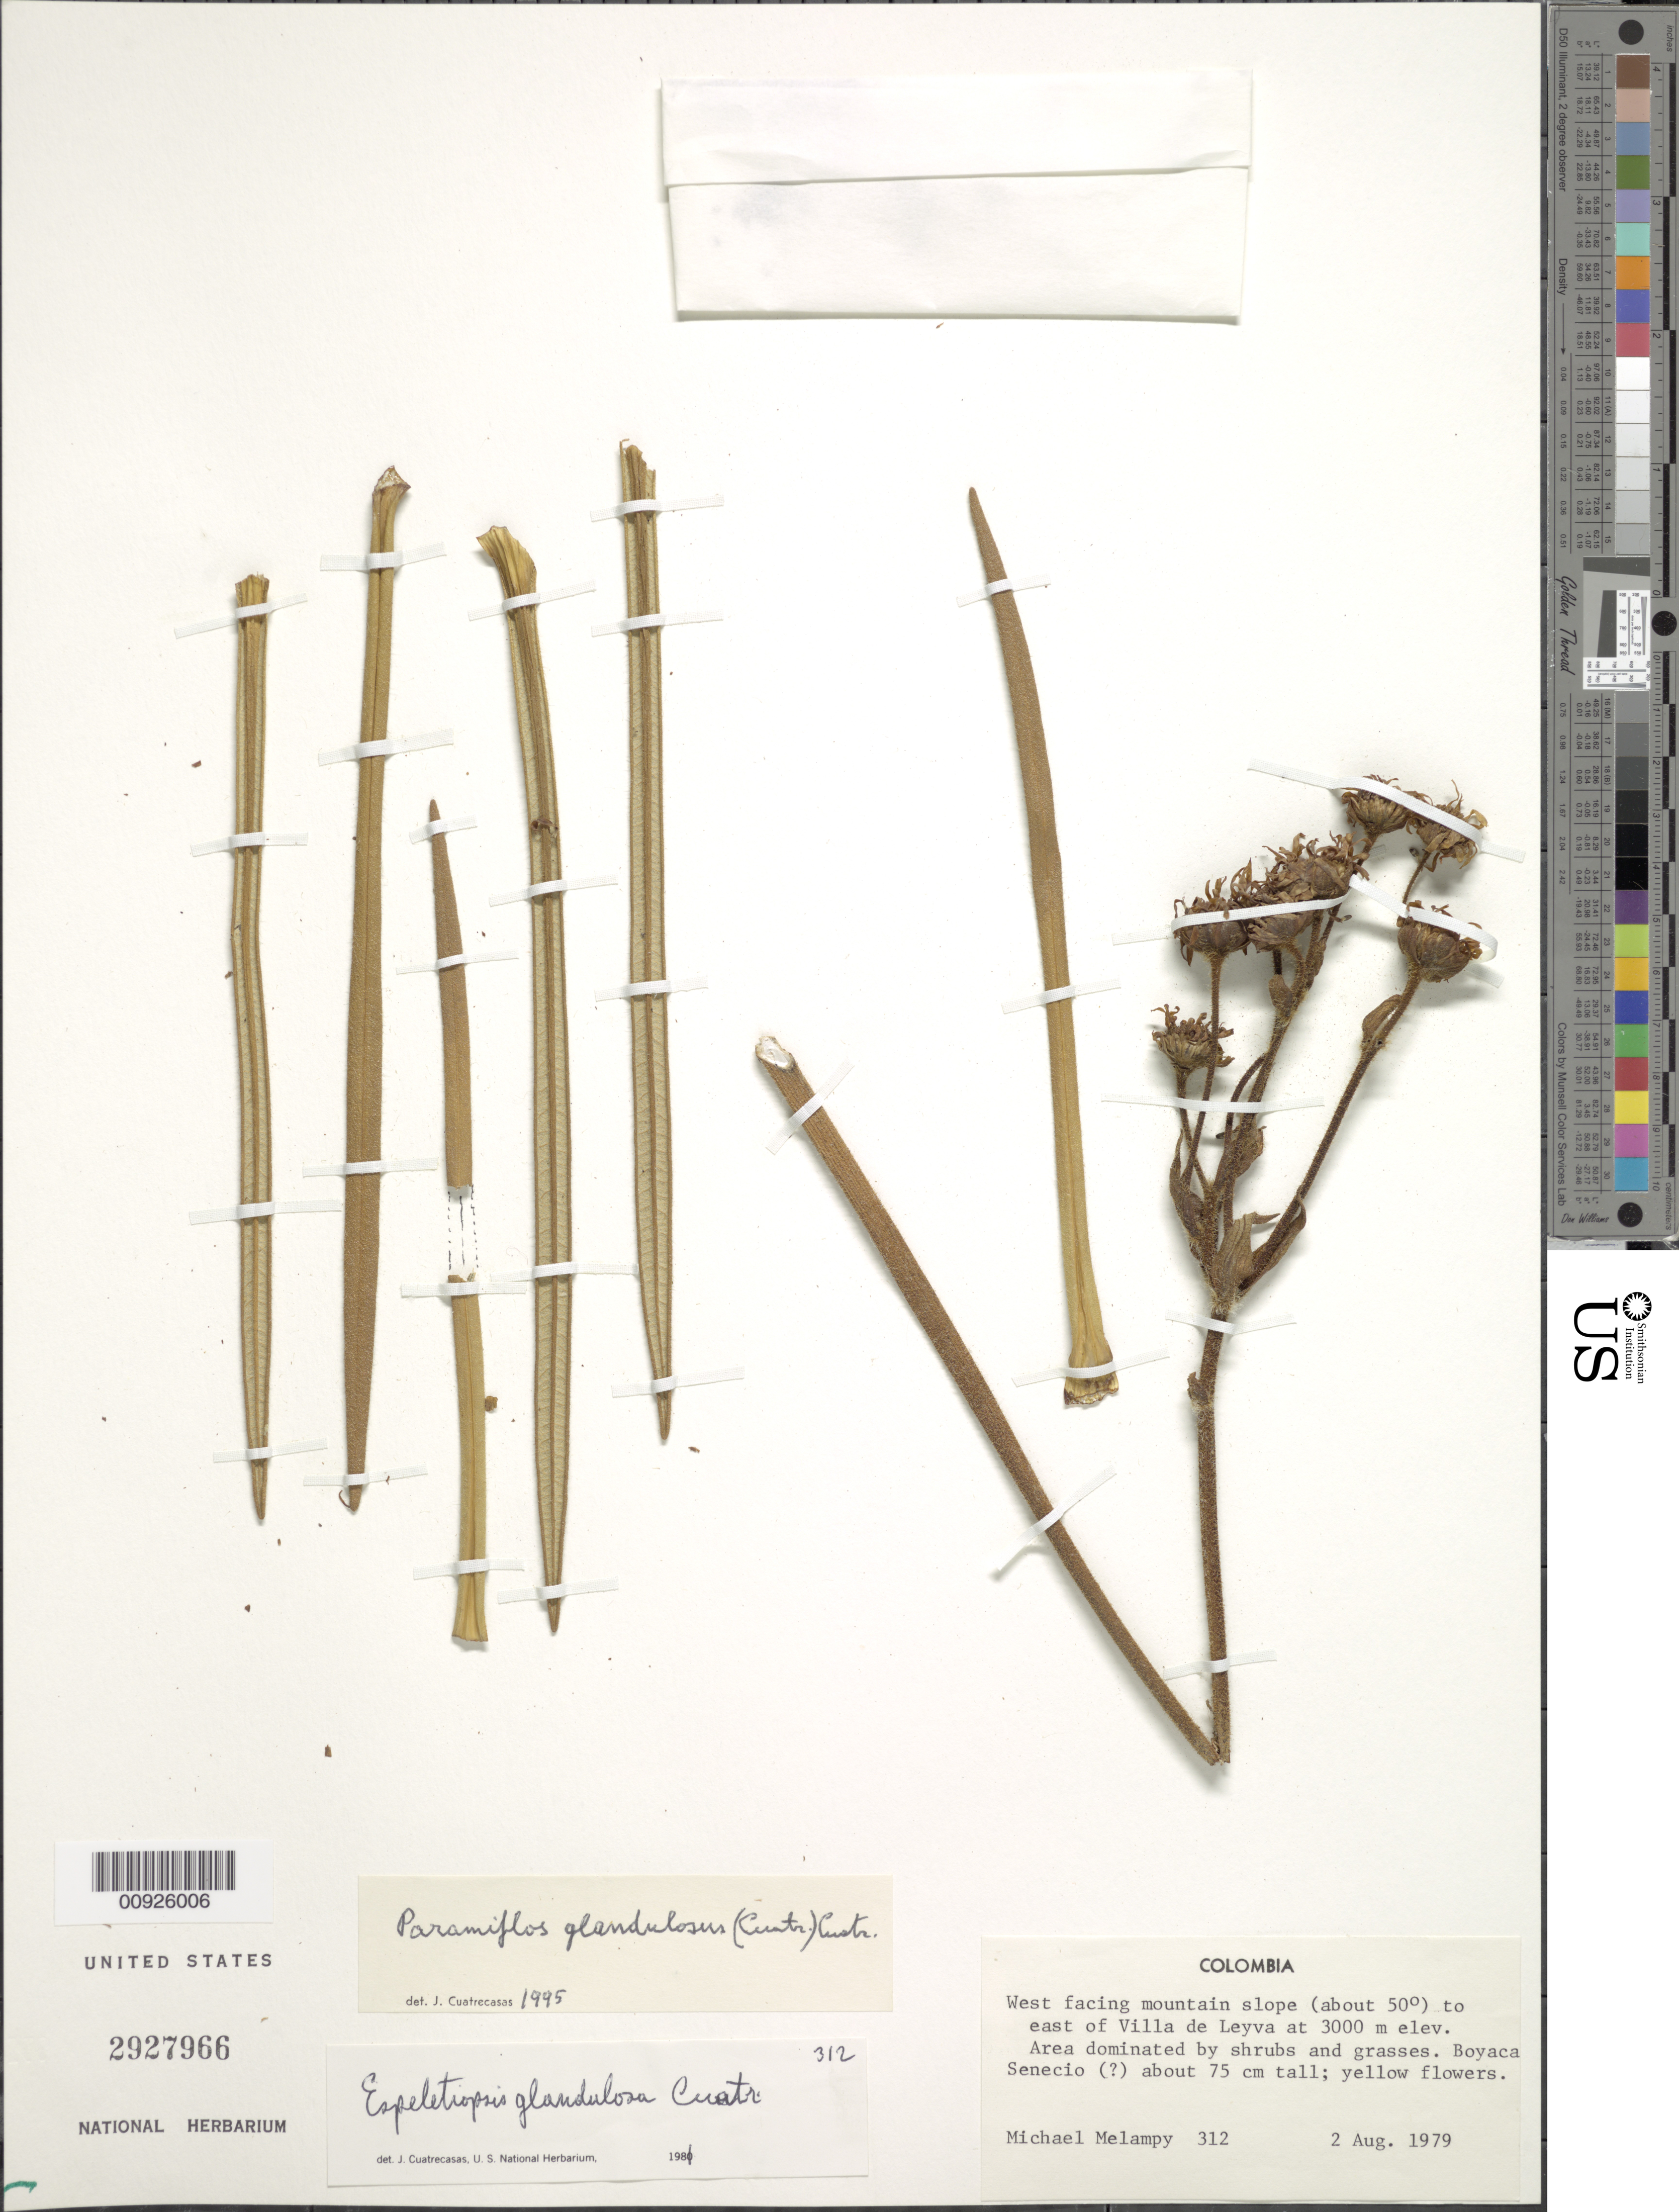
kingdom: Plantae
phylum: Tracheophyta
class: Magnoliopsida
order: Asterales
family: Asteraceae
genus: Paramiflos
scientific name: Paramiflos glandulosus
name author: (Cuatrec.) Cuatrec.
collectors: M. Melampy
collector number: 312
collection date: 1979-08-02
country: Colombia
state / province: Boyacá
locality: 3100 m on west facing slope of mountain above Villa de Leyva.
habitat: W-facing mountain slope (about 50 degrees) to the E of Villa de Leyva. Area dominated by shrubs and grasses.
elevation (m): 3000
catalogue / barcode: US 2927966